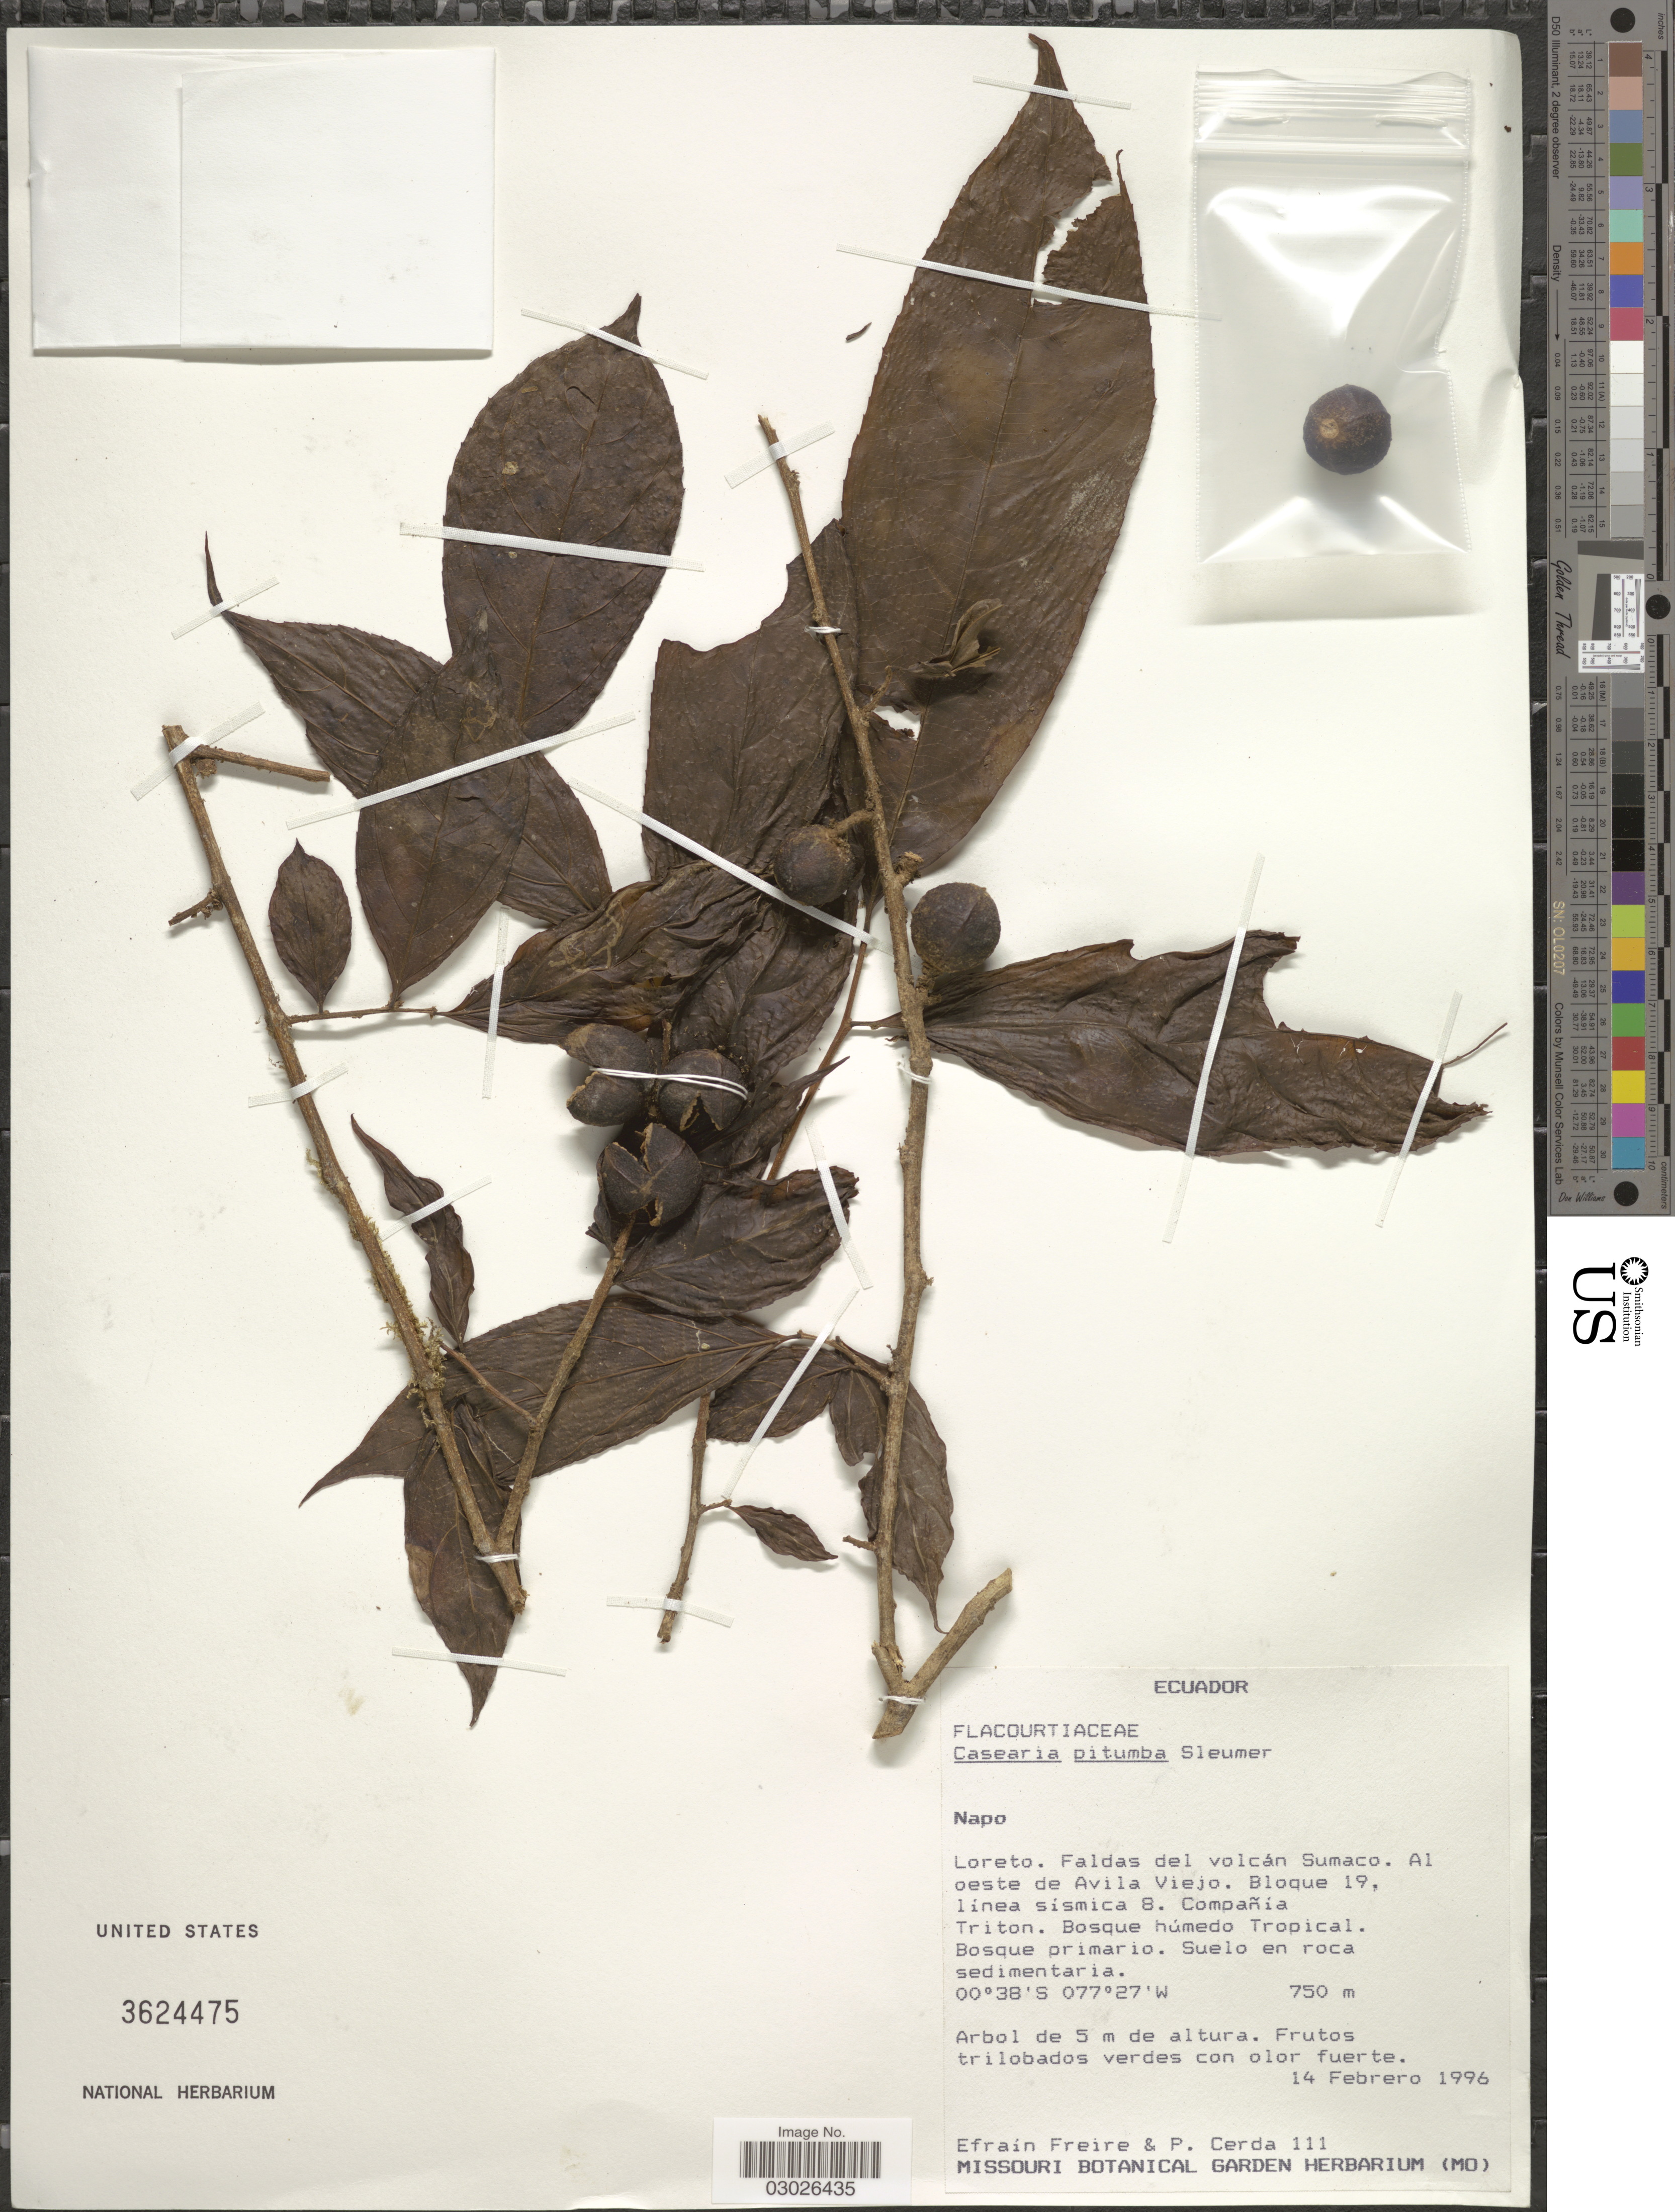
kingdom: Plantae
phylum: Tracheophyta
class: Magnoliopsida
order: Malpighiales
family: Salicaceae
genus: Casearia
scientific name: Casearia pitumba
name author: Sleumer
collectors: E. Freire & P. Cerda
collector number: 111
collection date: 1996-02-14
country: Ecuador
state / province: Napo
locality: Loreto. Faldas del volcán Sumaco. Al oeste de Avila Viejo. Bloque 19, línea sismica 8. Compañia Triton.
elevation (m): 750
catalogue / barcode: US 3624475